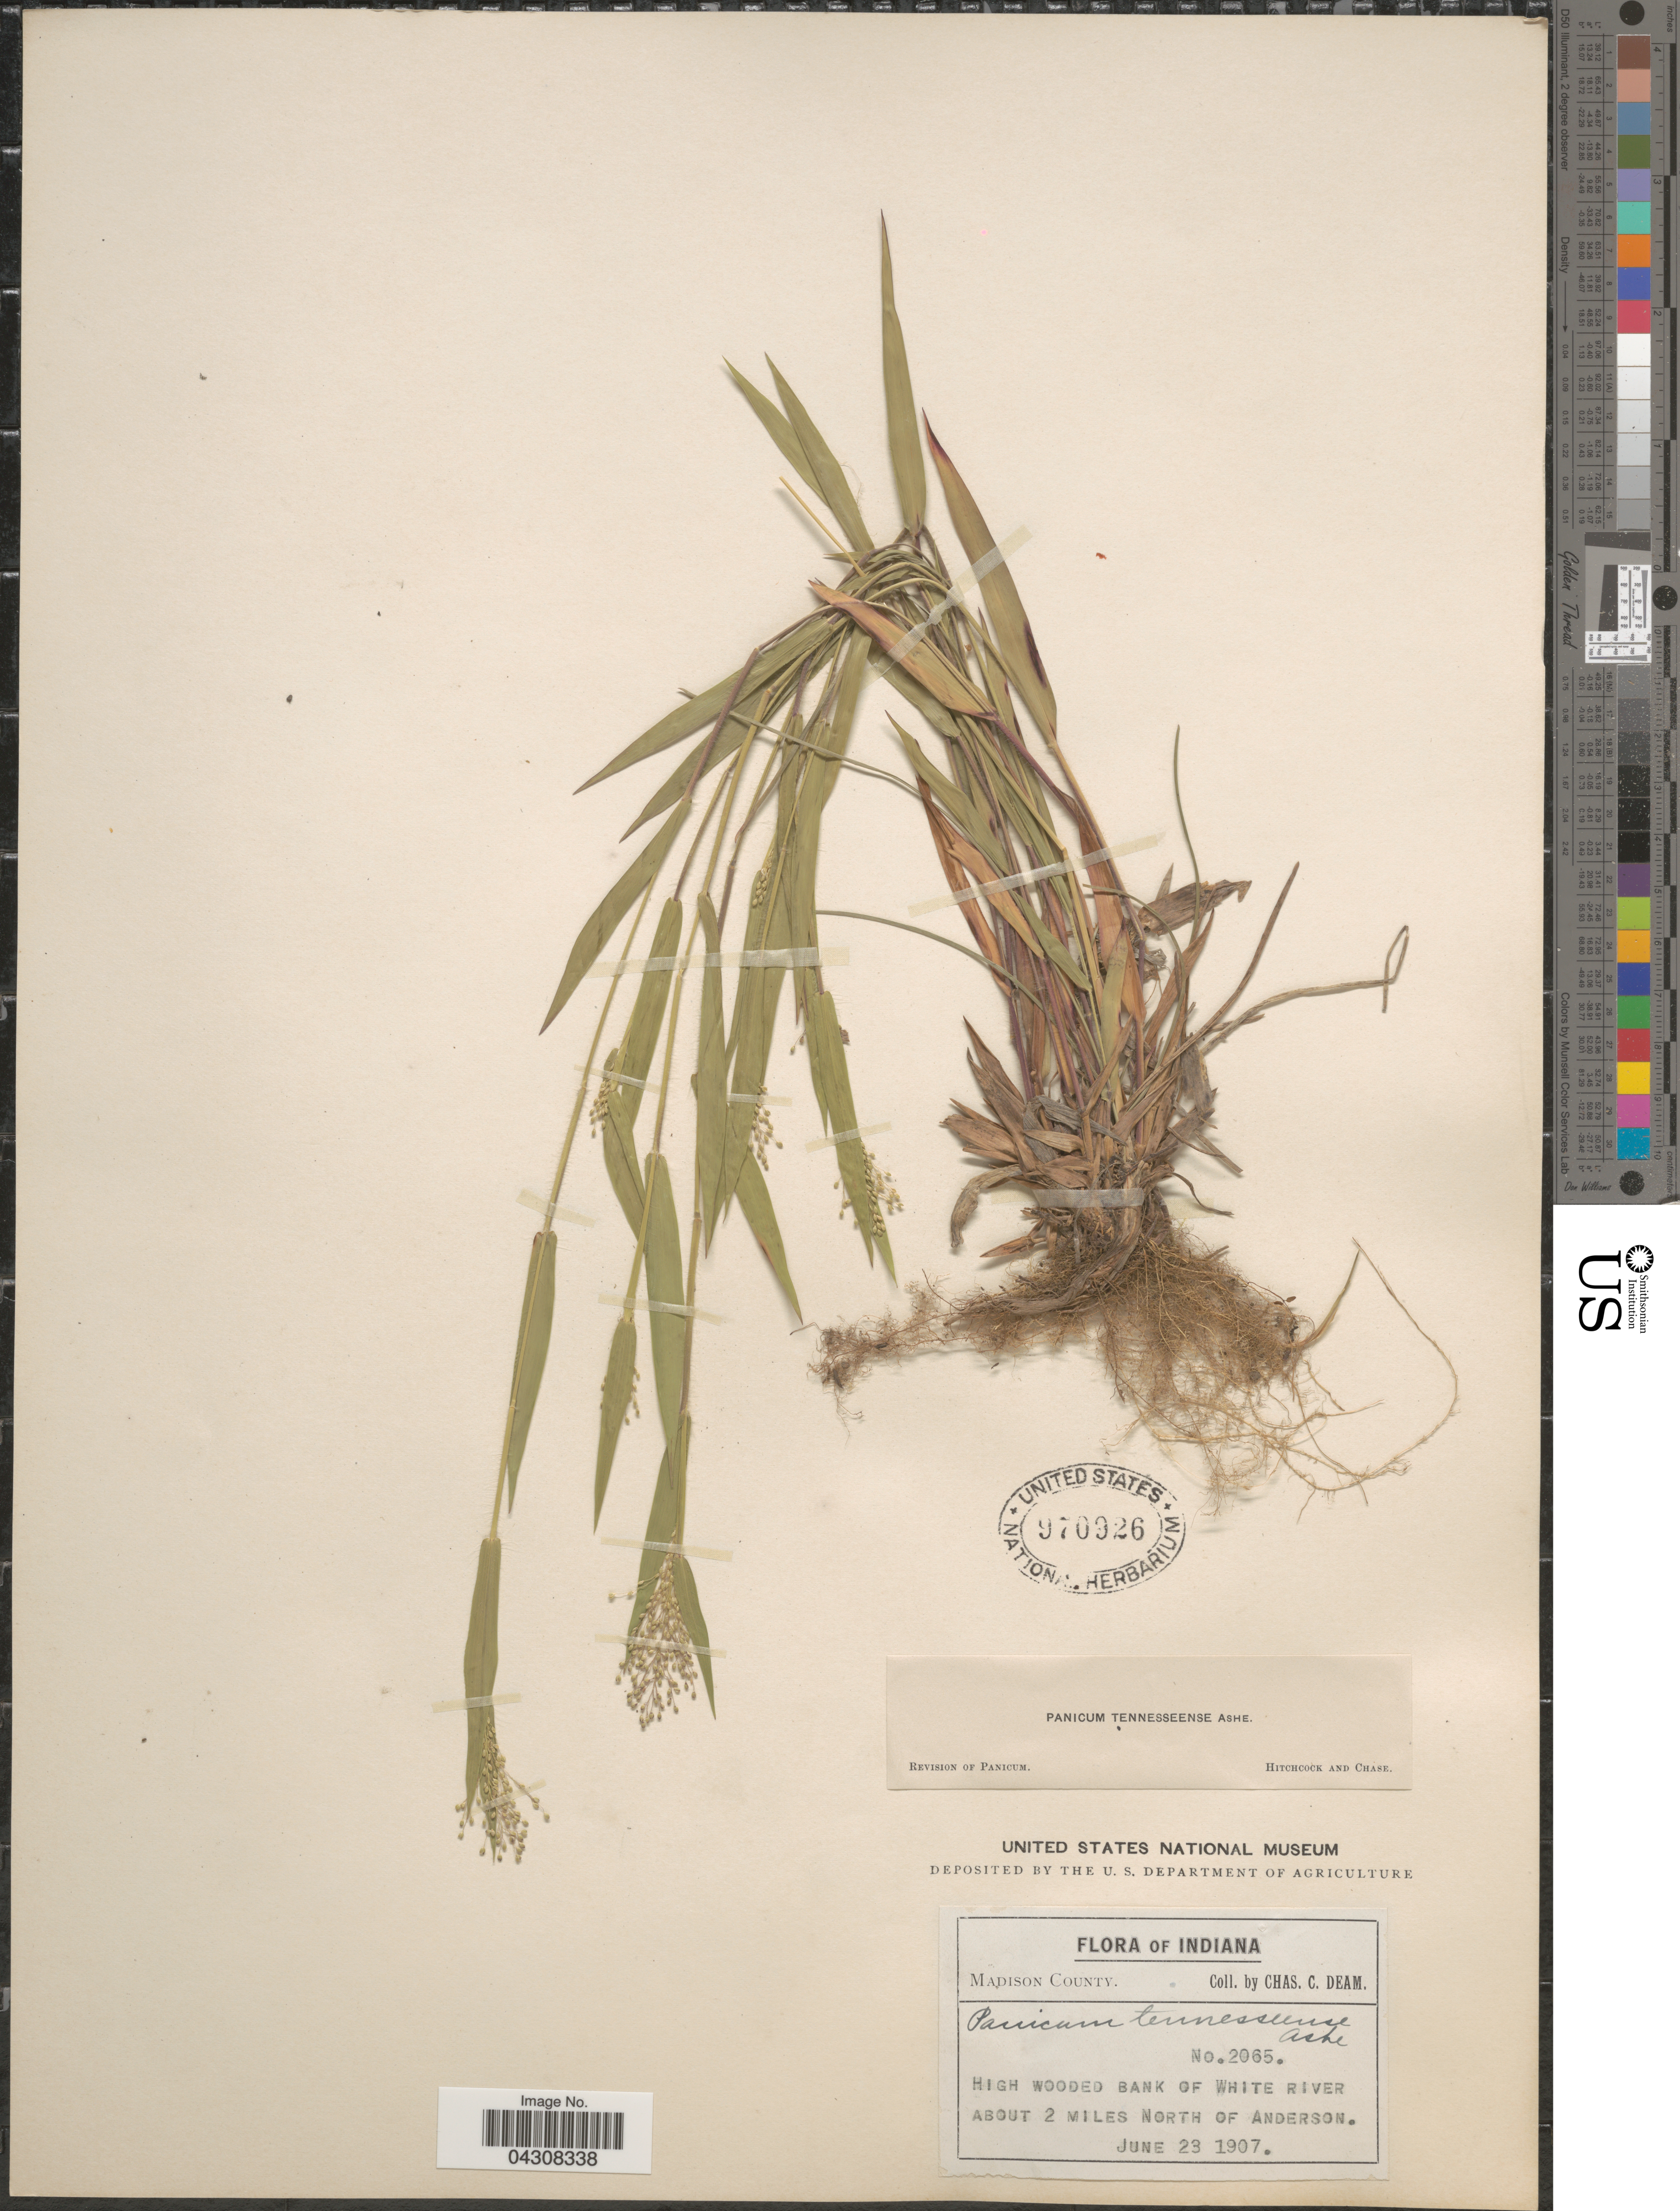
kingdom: Plantae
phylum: Tracheophyta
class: Liliopsida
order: Poales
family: Poaceae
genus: Dichanthelium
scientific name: Dichanthelium acuminatum var. acuminatum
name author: (Sw.) Gould & C.A. Clark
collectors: C. C. Deam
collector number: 2065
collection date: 1907-06-23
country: United States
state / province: Indiana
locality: Madison County. High wooded bank of White River about 2 miles North of Anderson.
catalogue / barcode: US 970926